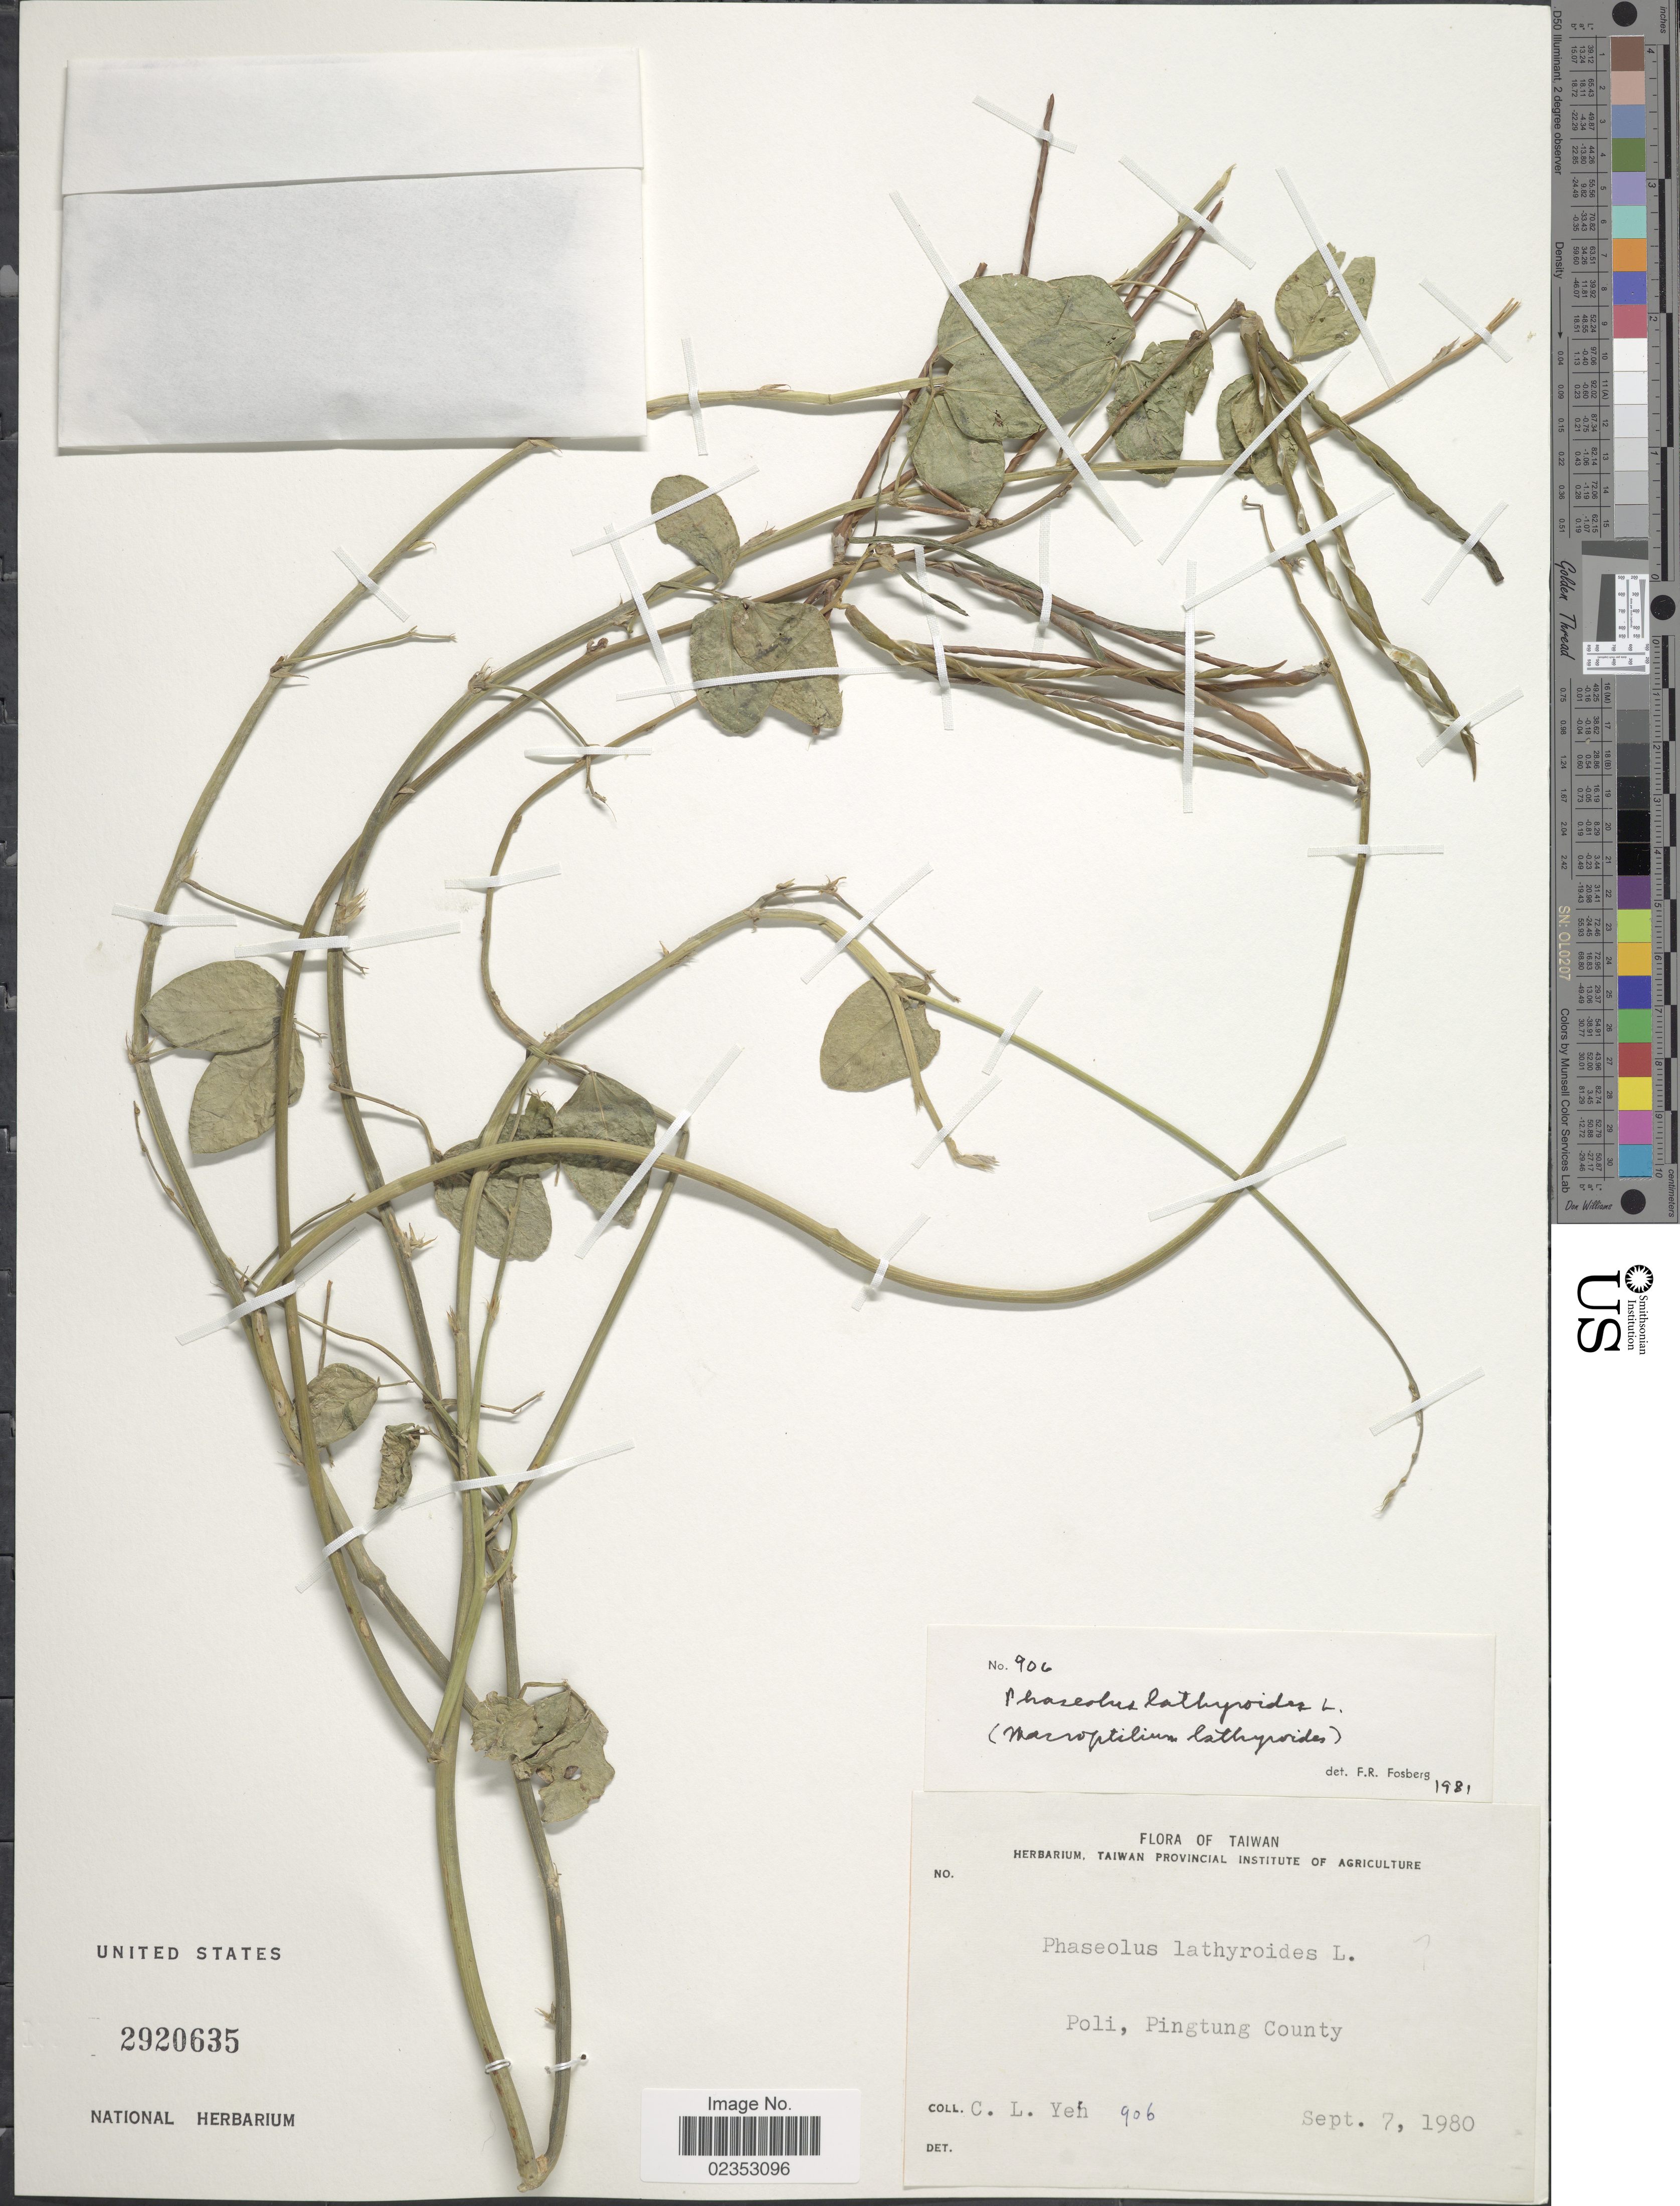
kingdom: Plantae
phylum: Tracheophyta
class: Magnoliopsida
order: Fabales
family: Fabaceae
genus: Macroptilium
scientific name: Macroptilium lathyroides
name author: (L.) Urb.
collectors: C. Yeh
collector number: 906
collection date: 1980-09-07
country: Taiwan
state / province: Pingtung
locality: Poli, Pingtung County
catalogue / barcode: US 2920635